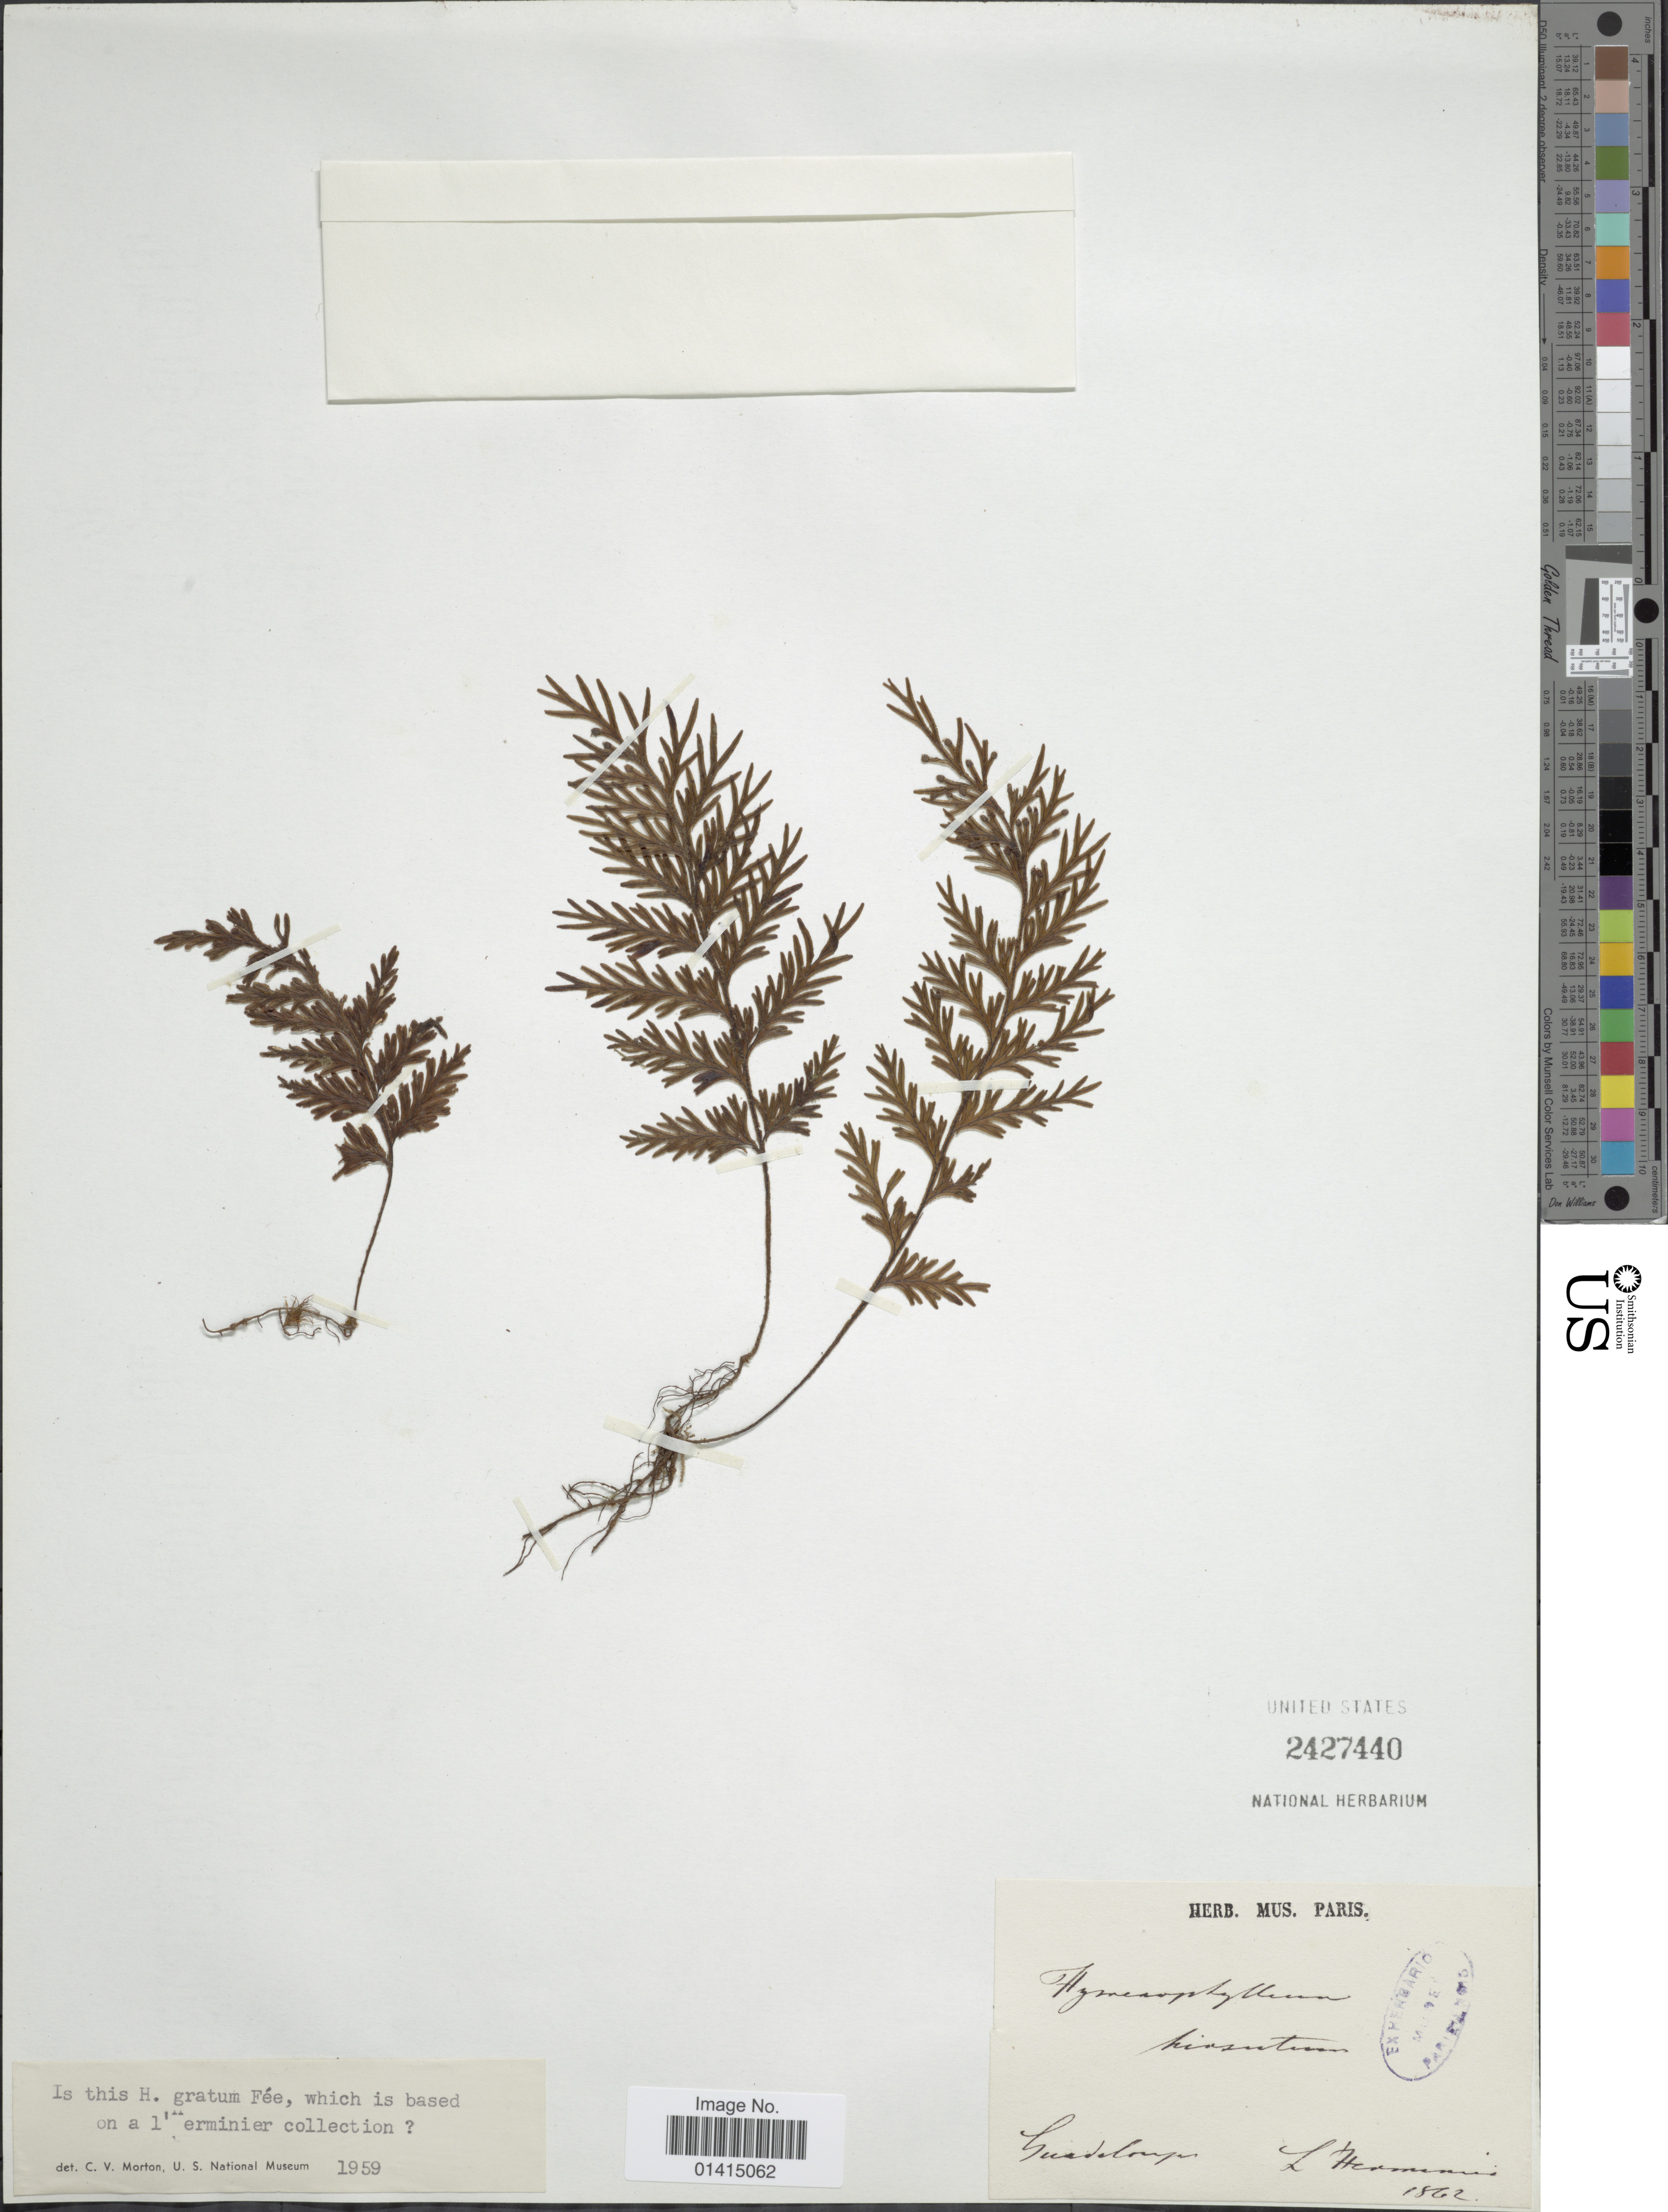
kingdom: Plantae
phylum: Tracheophyta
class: Polypodiopsida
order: Hymenophyllales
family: Hymenophyllaceae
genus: Hymenophyllum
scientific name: Hymenophyllum hirtellum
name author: Sw. in Schrad.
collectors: F. L'Herminier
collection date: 1862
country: Guadeloupe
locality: Guadeloupe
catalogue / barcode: US 2427440